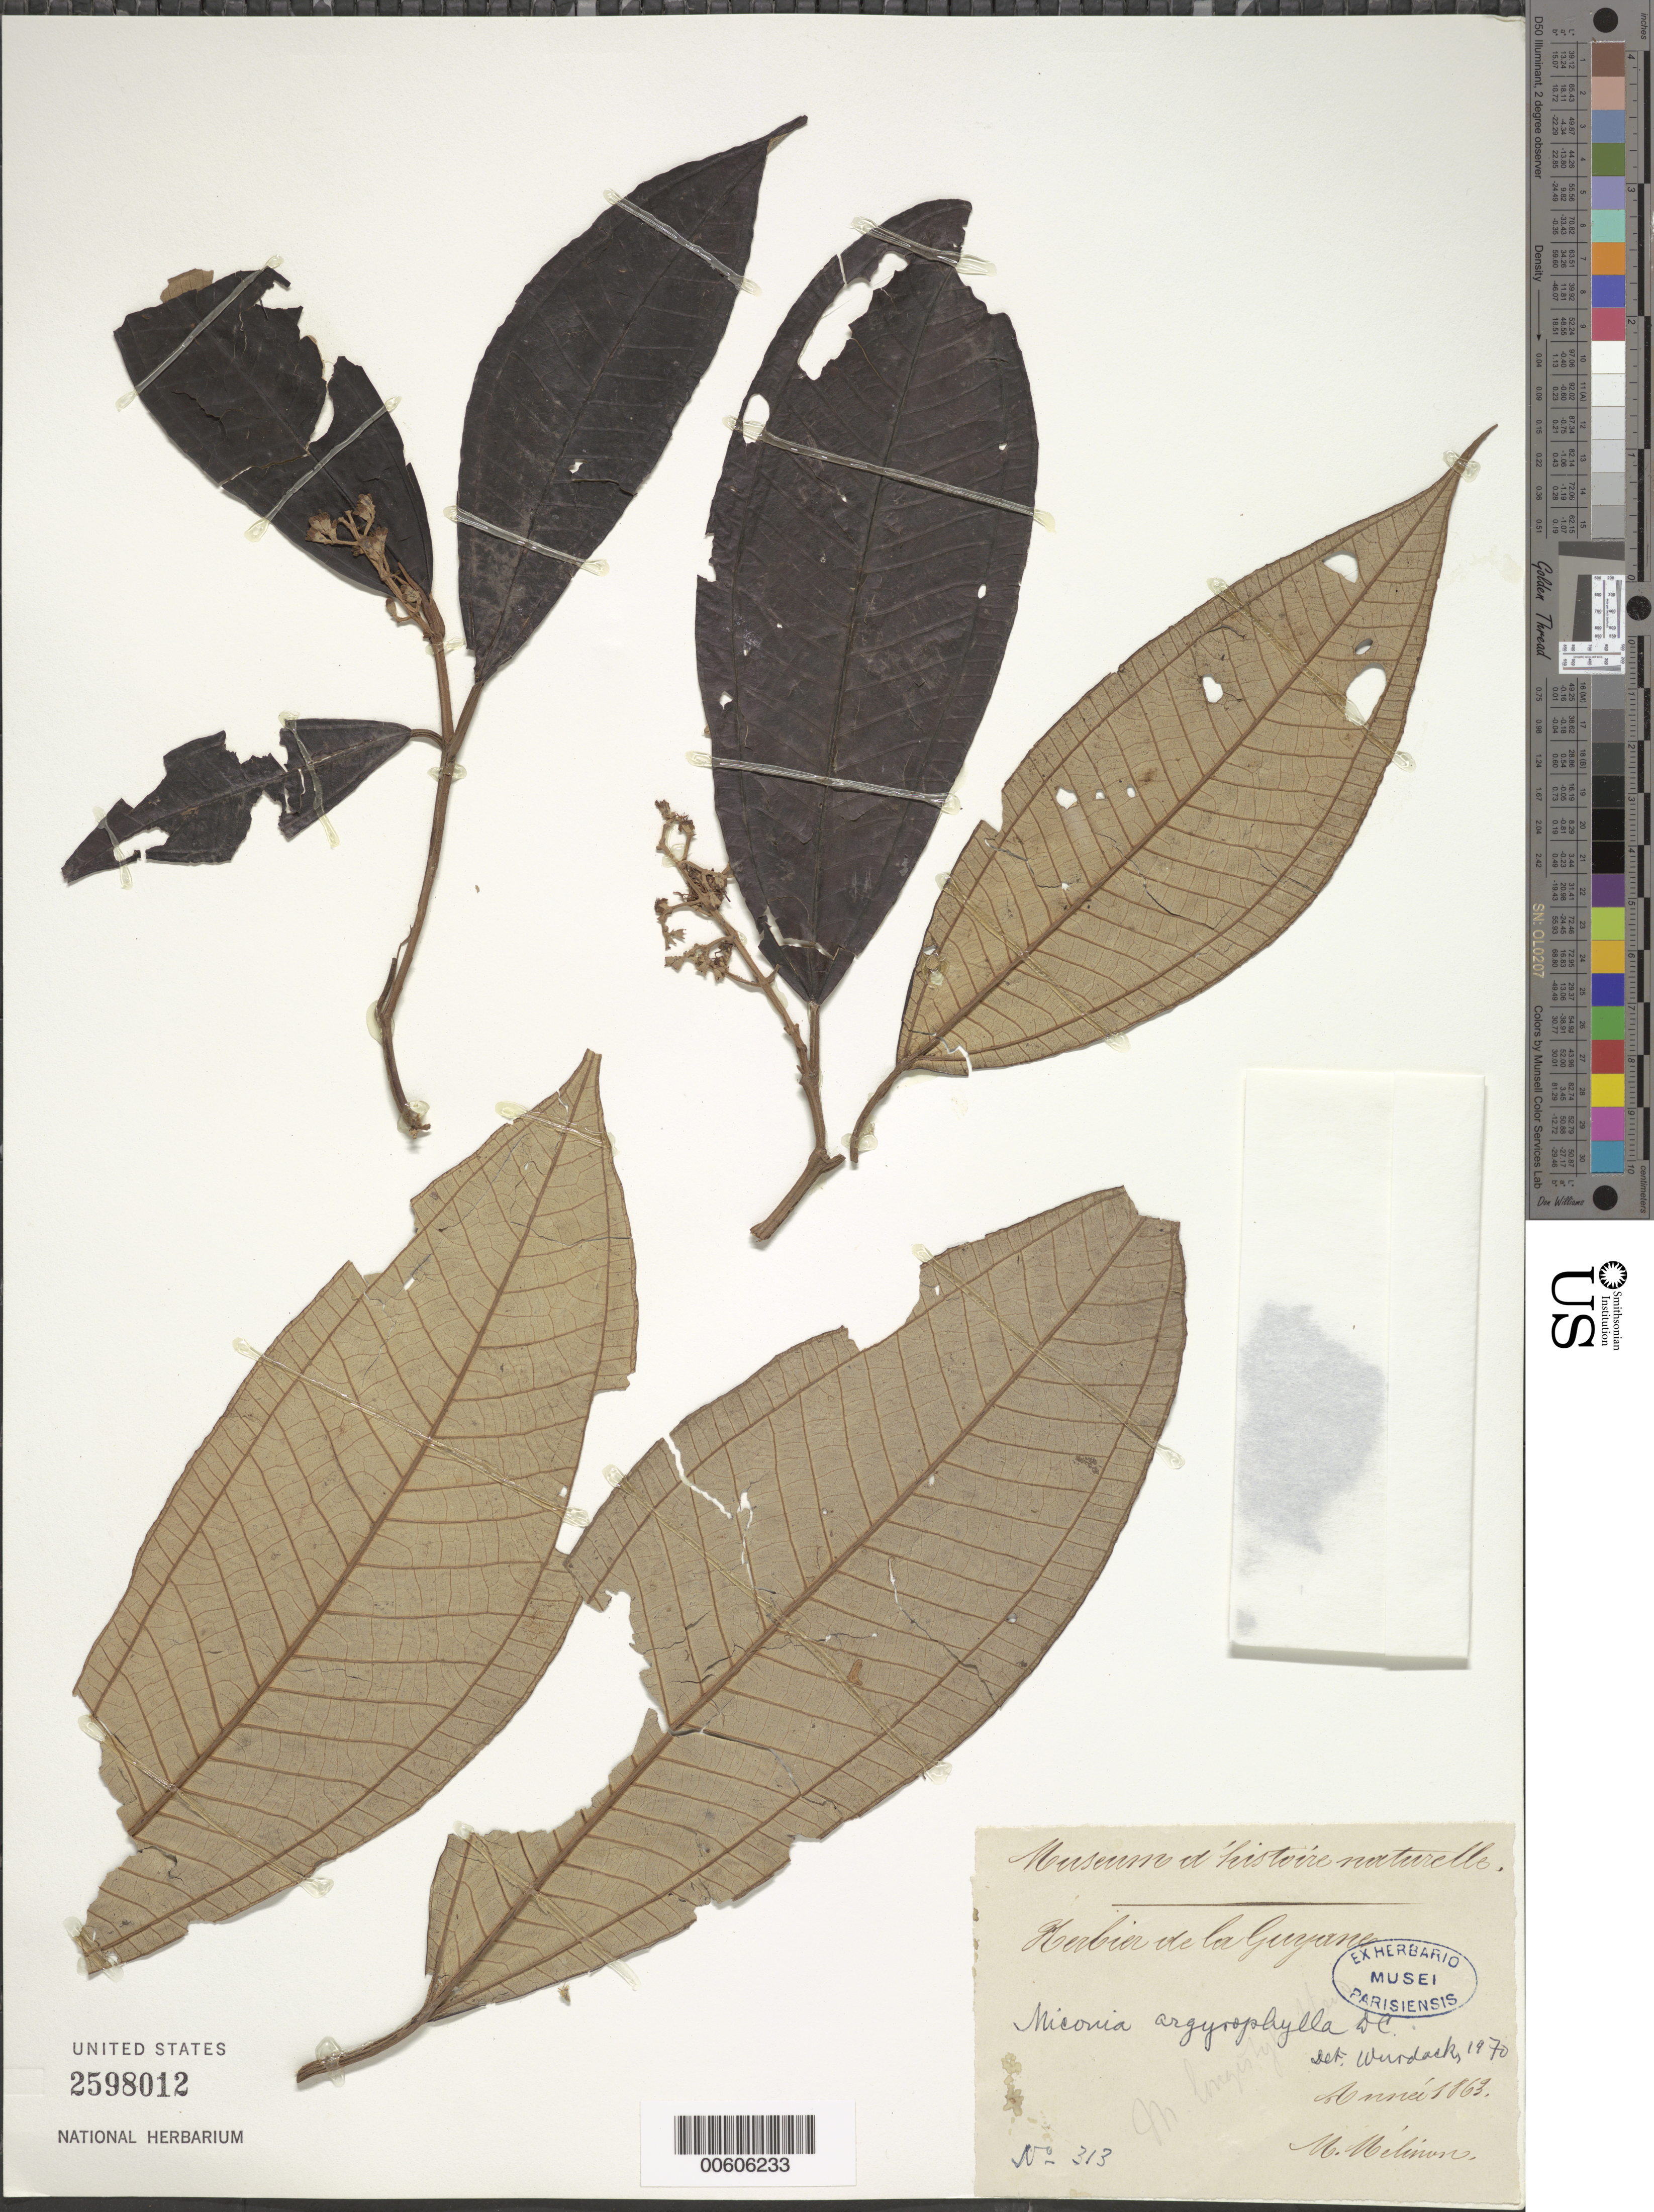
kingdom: Plantae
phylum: Tracheophyta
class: Magnoliopsida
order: Myrtales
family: Melastomataceae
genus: Miconia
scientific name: Miconia argyrophylla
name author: DC.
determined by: Wurdack, John J., (US), US (UNITED STATES)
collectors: E. Mélinon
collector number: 313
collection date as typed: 1863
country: French Guiana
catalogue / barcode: US 2598012